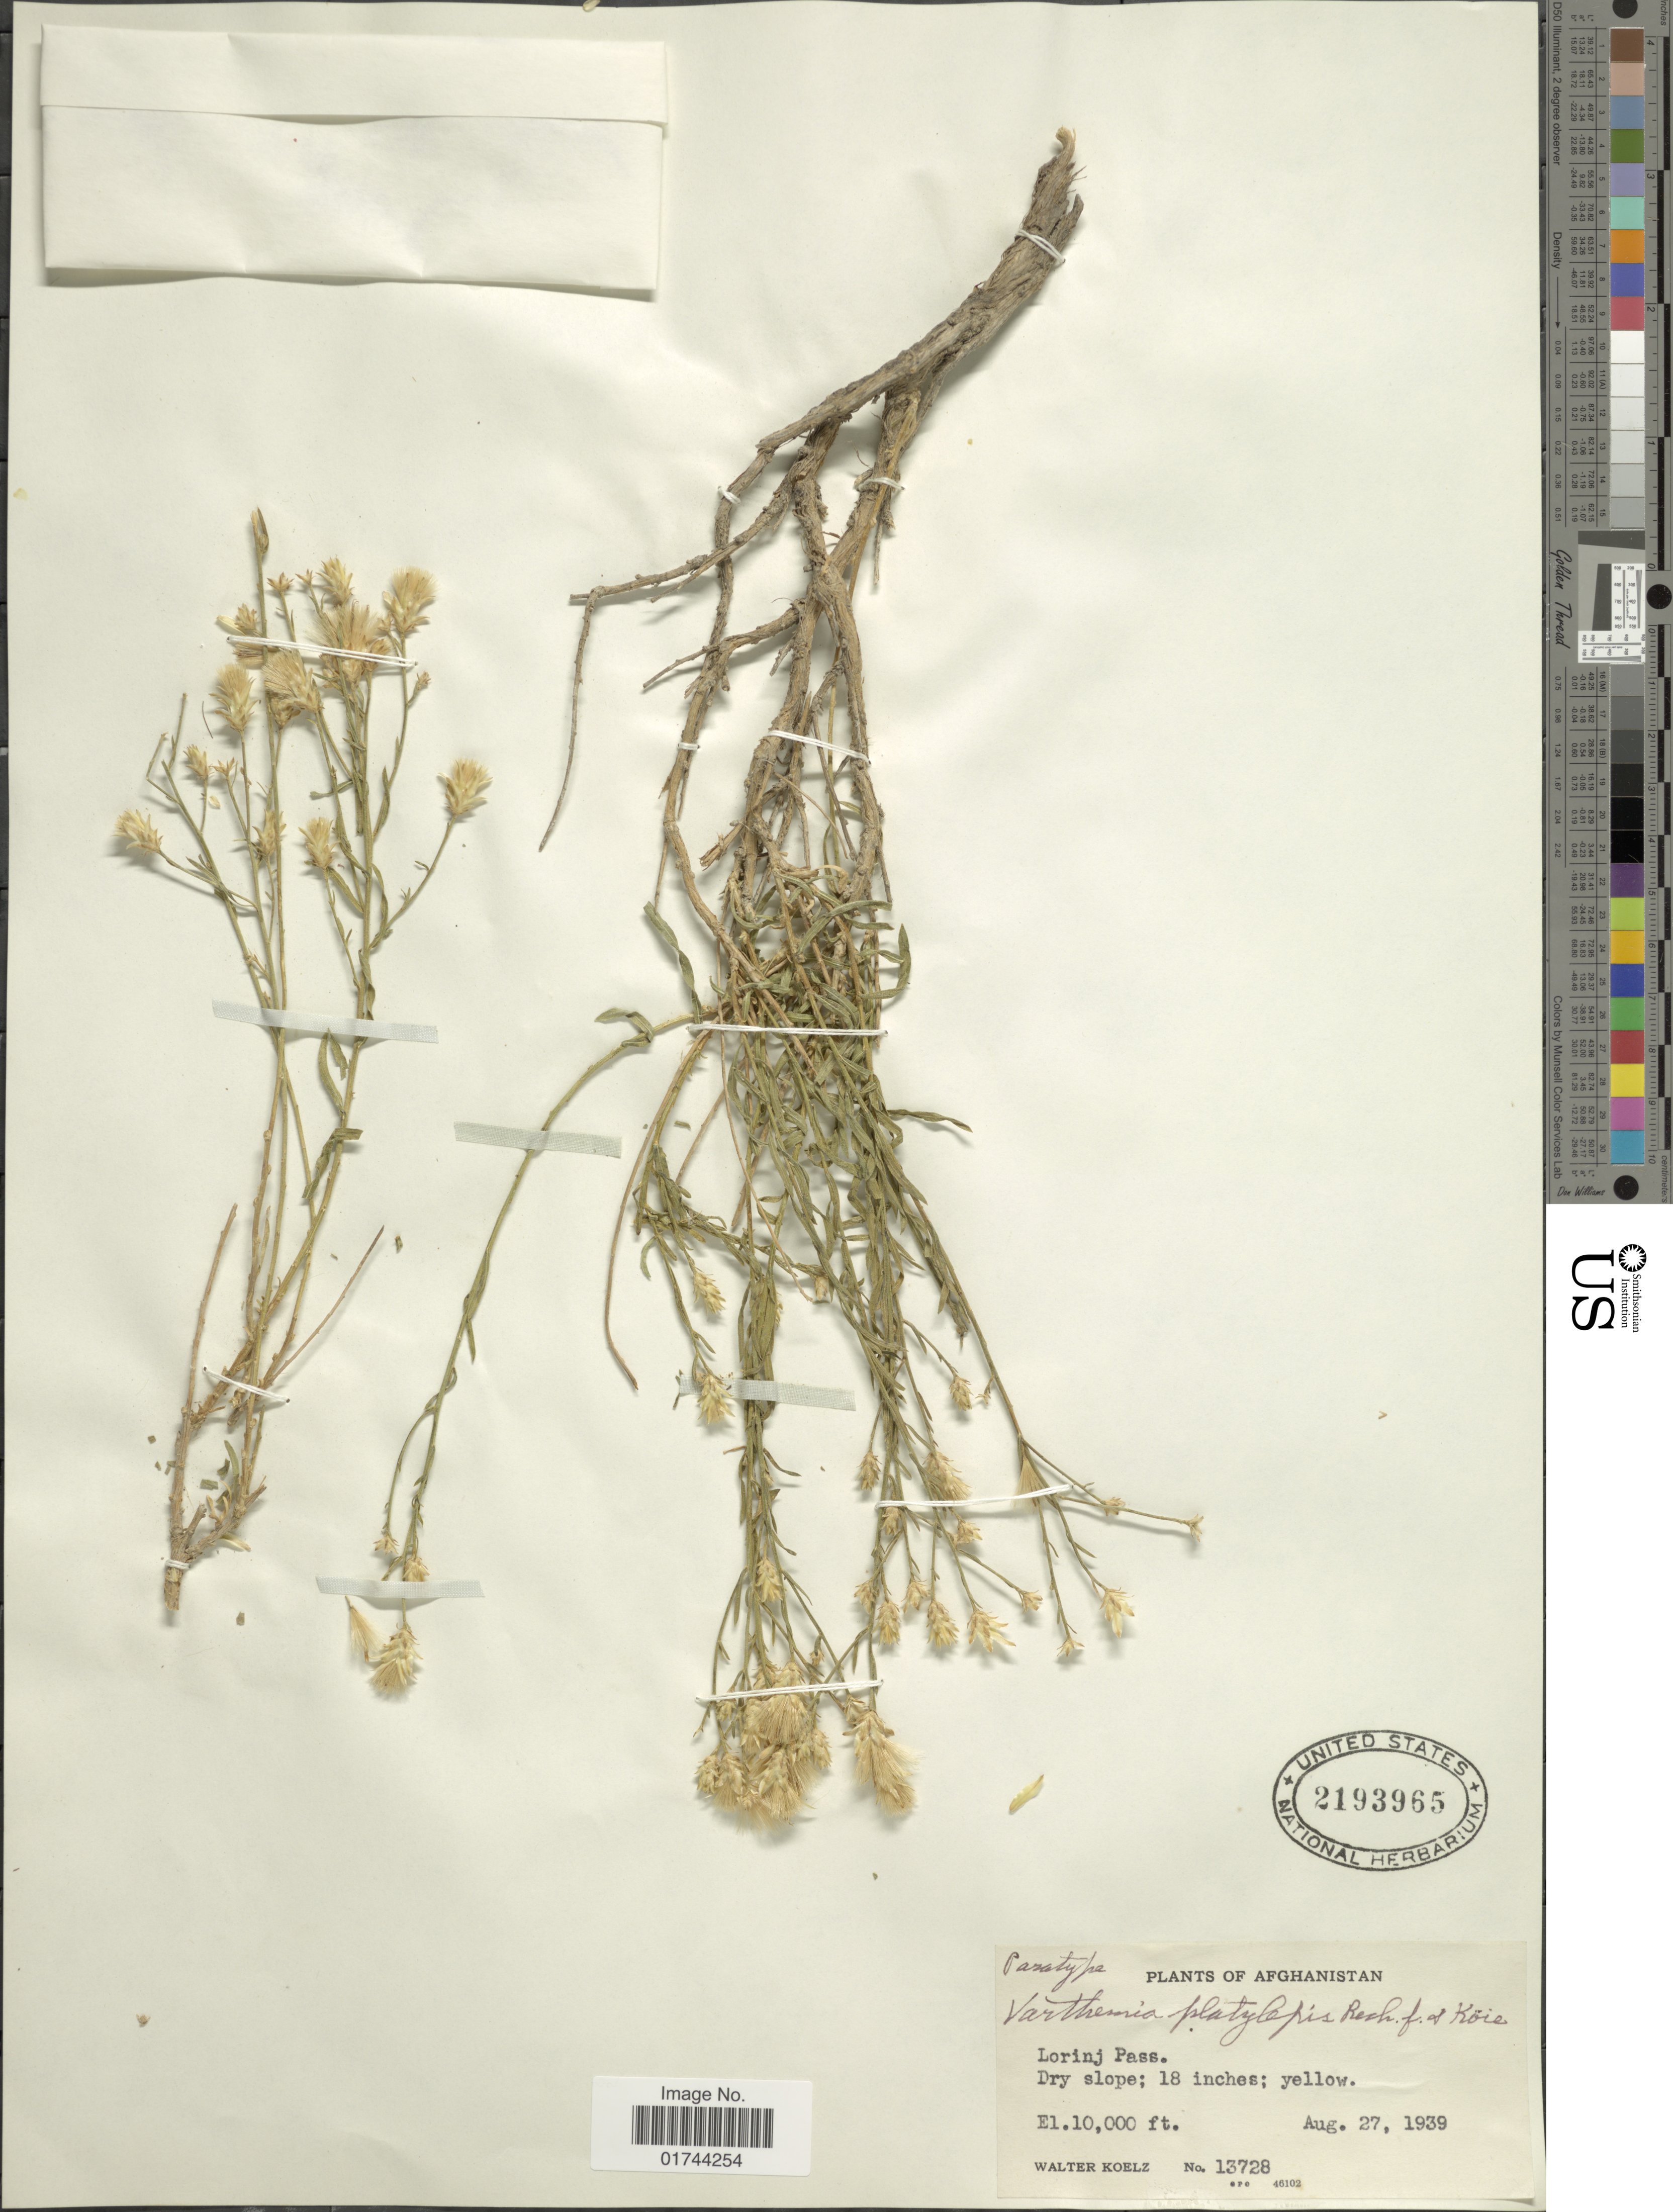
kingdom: Plantae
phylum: Tracheophyta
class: Magnoliopsida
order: Asterales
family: Asteraceae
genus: Varthemia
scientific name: Varthemia platylepis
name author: Rech. f. & Köie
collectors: W. N. Koelz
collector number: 13728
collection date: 1939-08-27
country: Afghanistan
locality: Lorinj Pass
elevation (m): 3048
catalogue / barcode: US 2193965